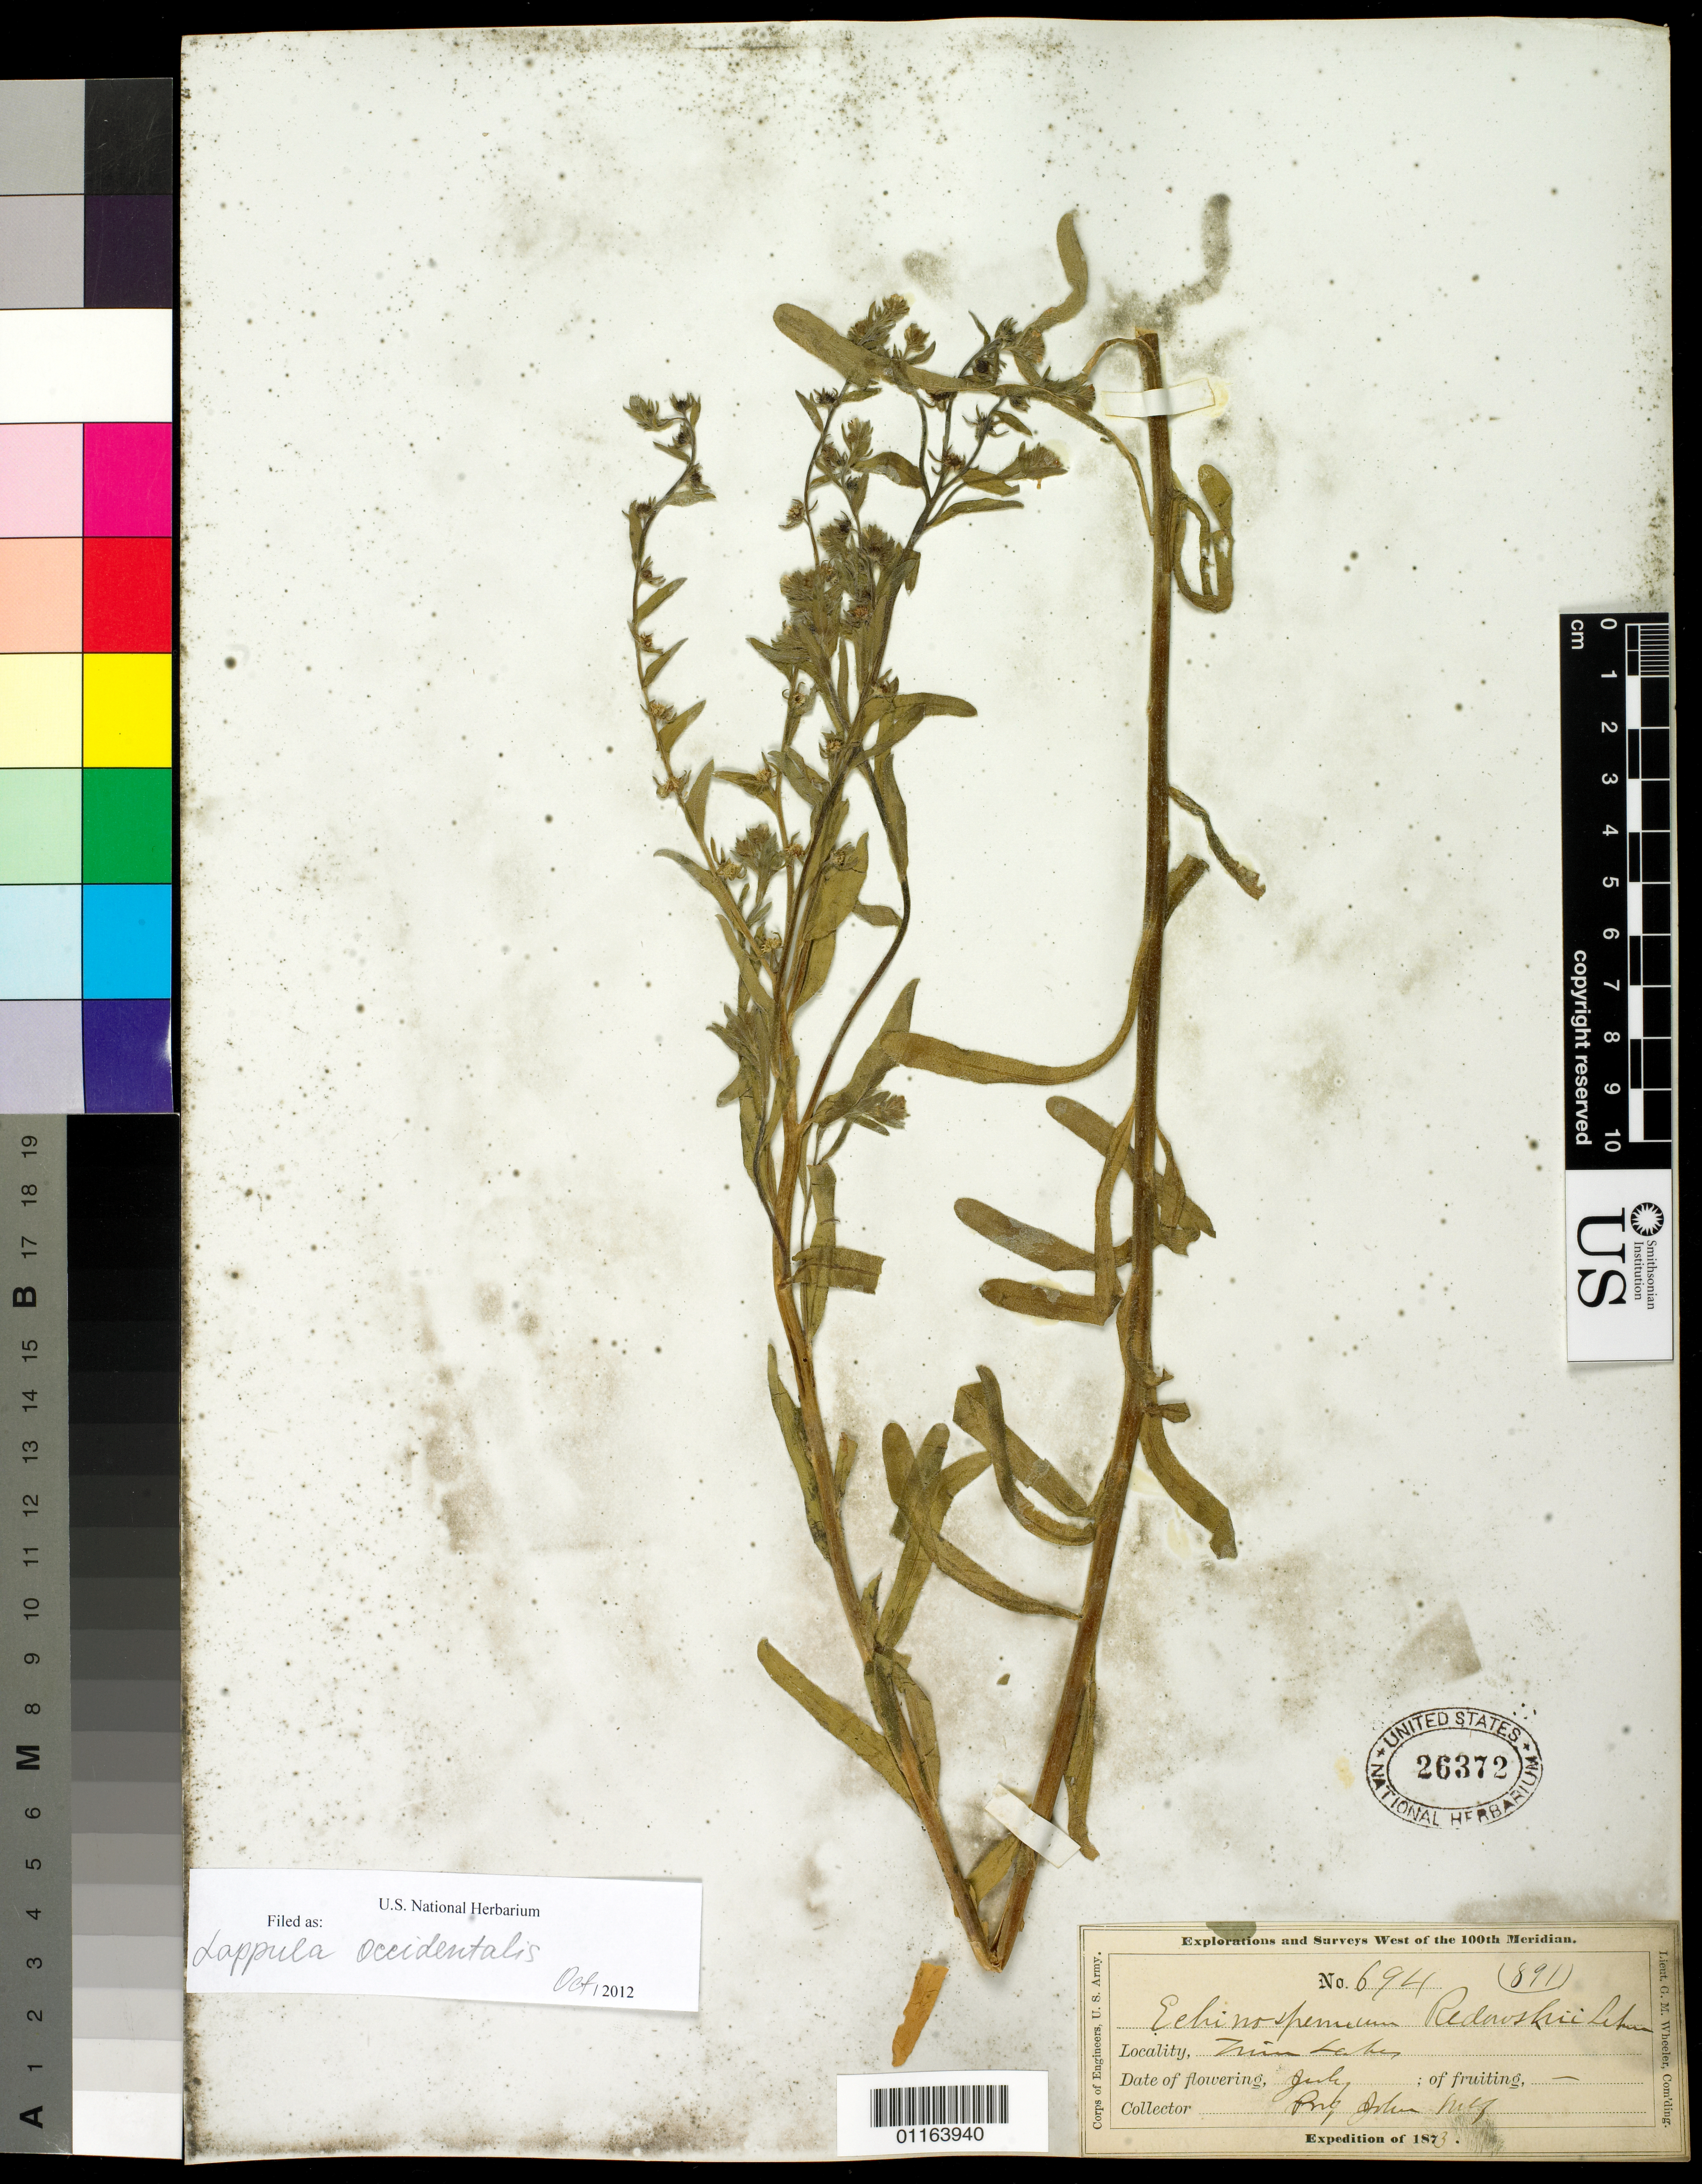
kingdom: Plantae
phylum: Tracheophyta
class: Magnoliopsida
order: Boraginales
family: Boraginaceae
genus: Lappula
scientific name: Lappula occidentalis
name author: (S. Watson) Greene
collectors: J. Wolf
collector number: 694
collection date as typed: Jul 1873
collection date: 1873-07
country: United States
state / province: Colorado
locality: Twin Lakes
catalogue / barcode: US 26372